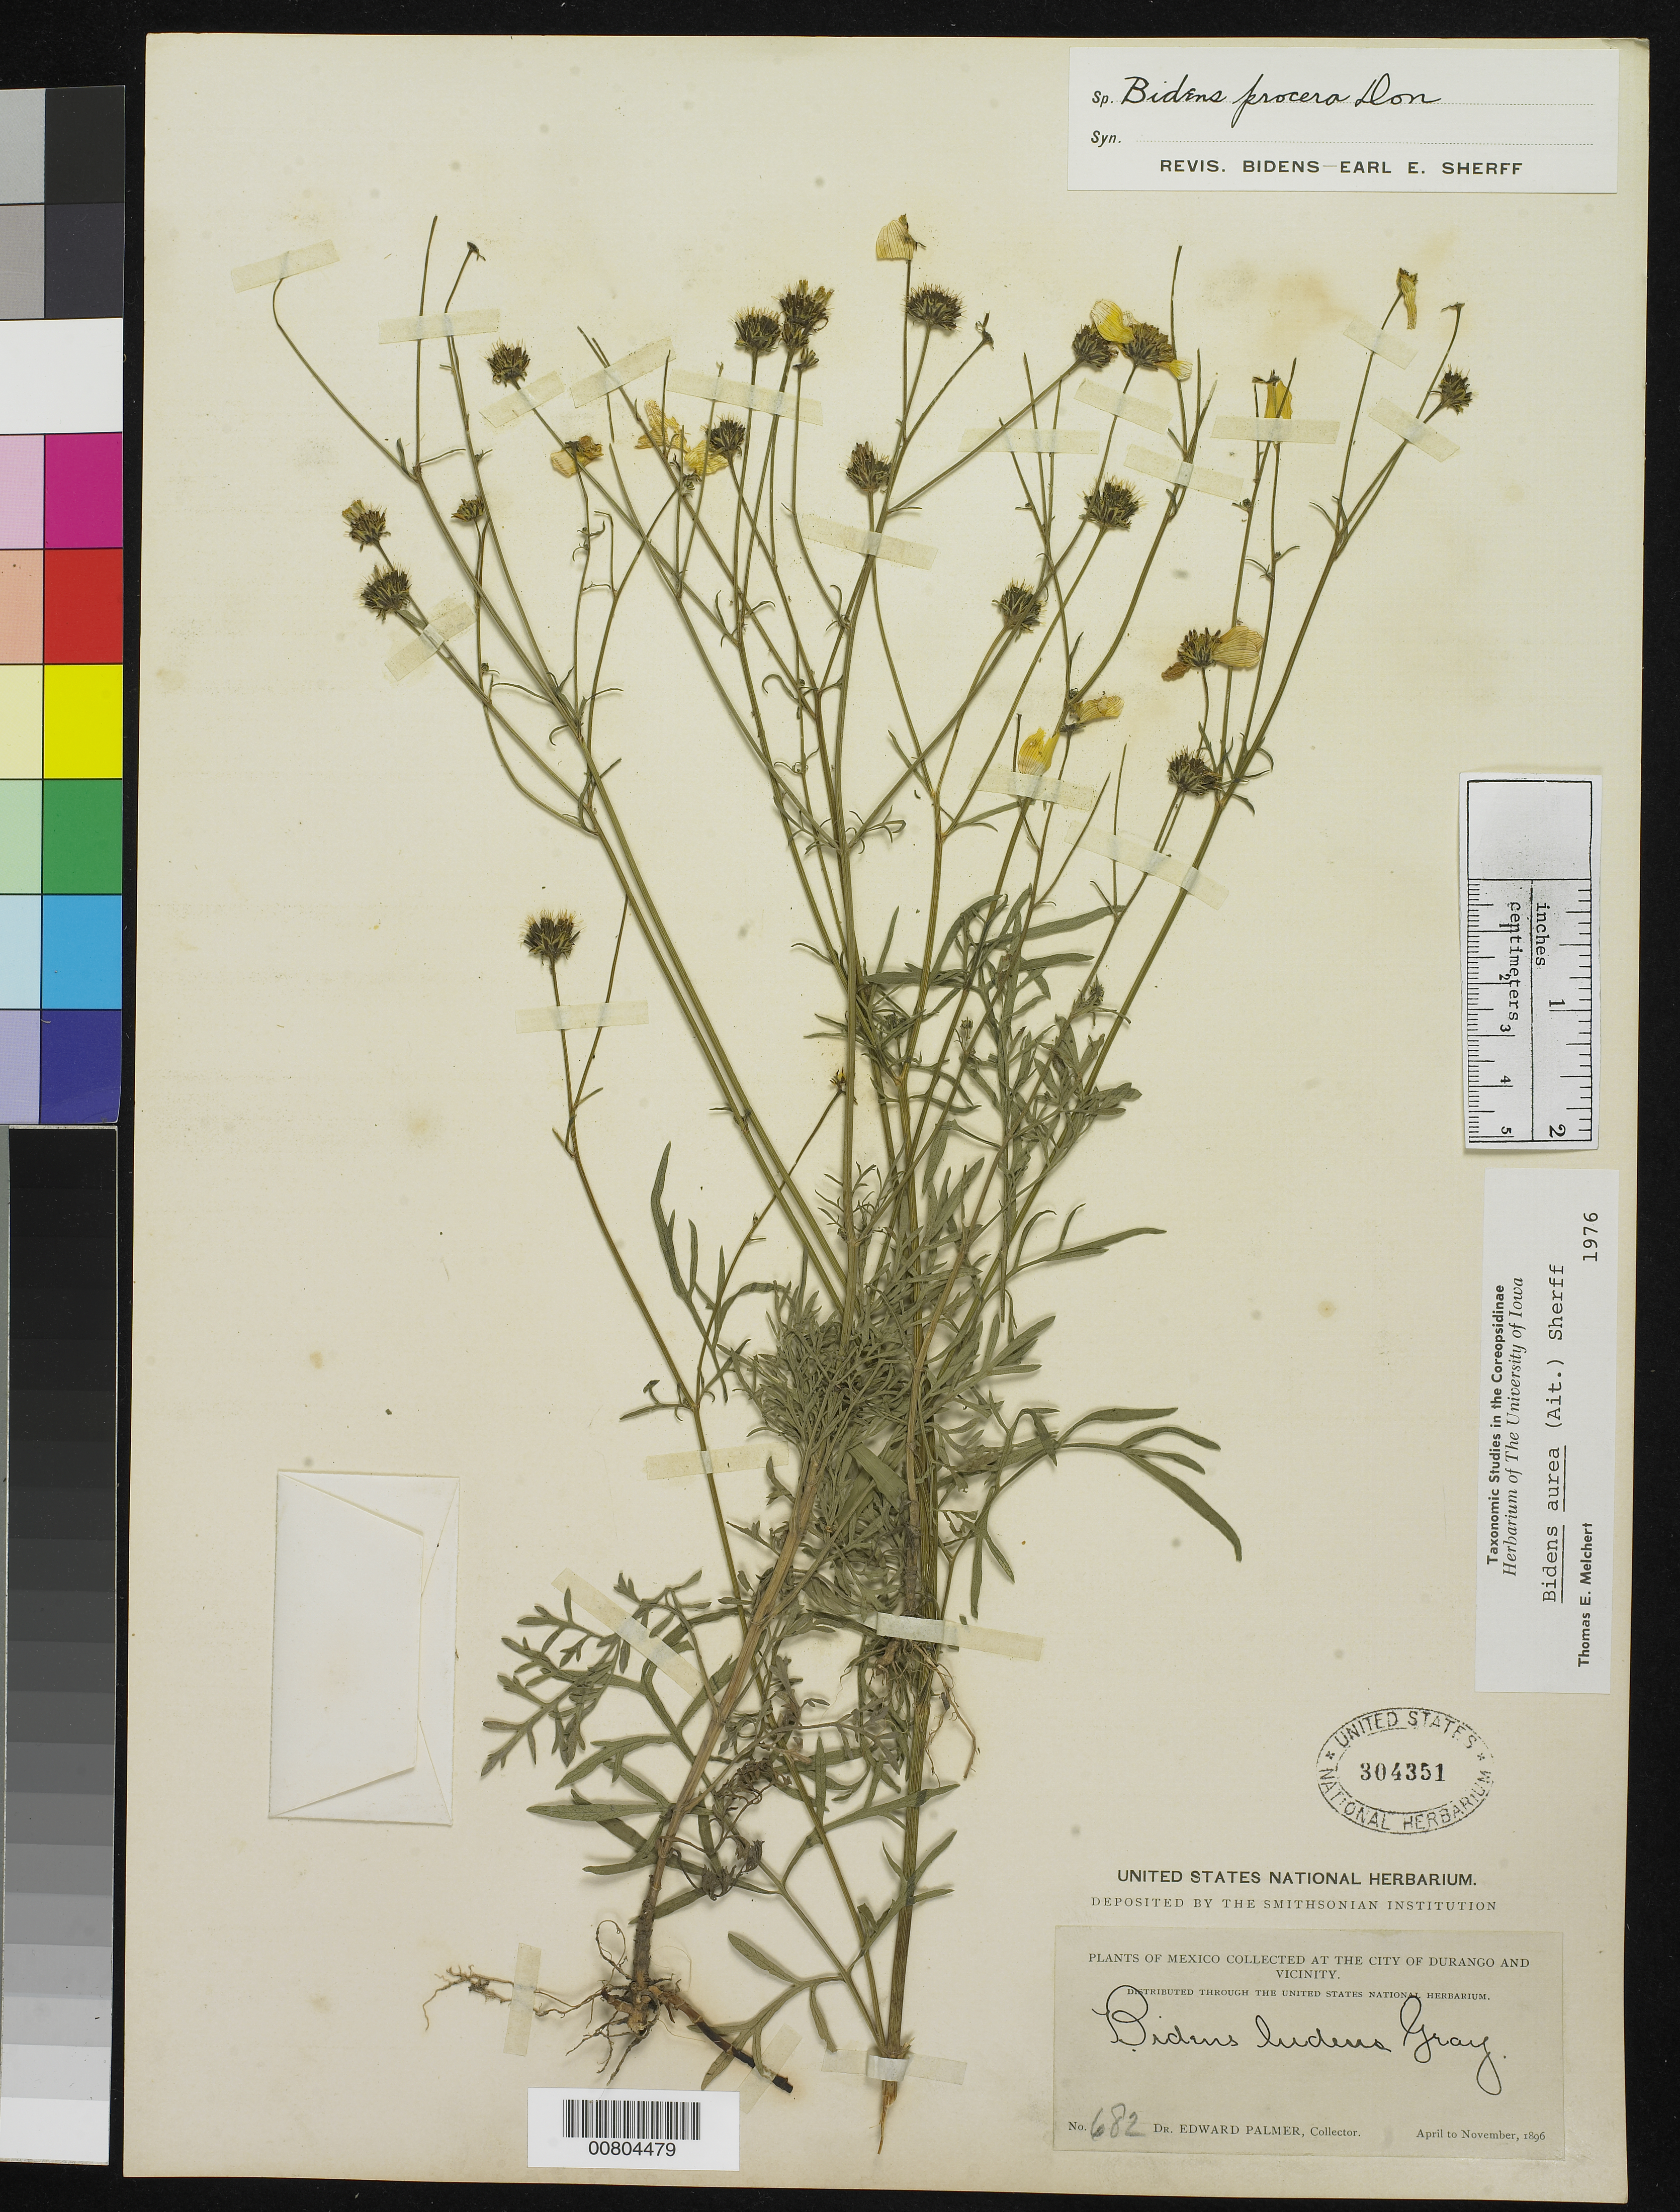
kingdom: Plantae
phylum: Tracheophyta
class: Magnoliopsida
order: Asterales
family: Asteraceae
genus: Bidens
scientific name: Bidens aurea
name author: (Aiton) Sherff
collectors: E. Palmer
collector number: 682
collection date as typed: Apr 1896 to -- Nov 1896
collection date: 1896-04/1896-11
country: Mexico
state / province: Durango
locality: City of Durango and vicinity.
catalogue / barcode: US 304351